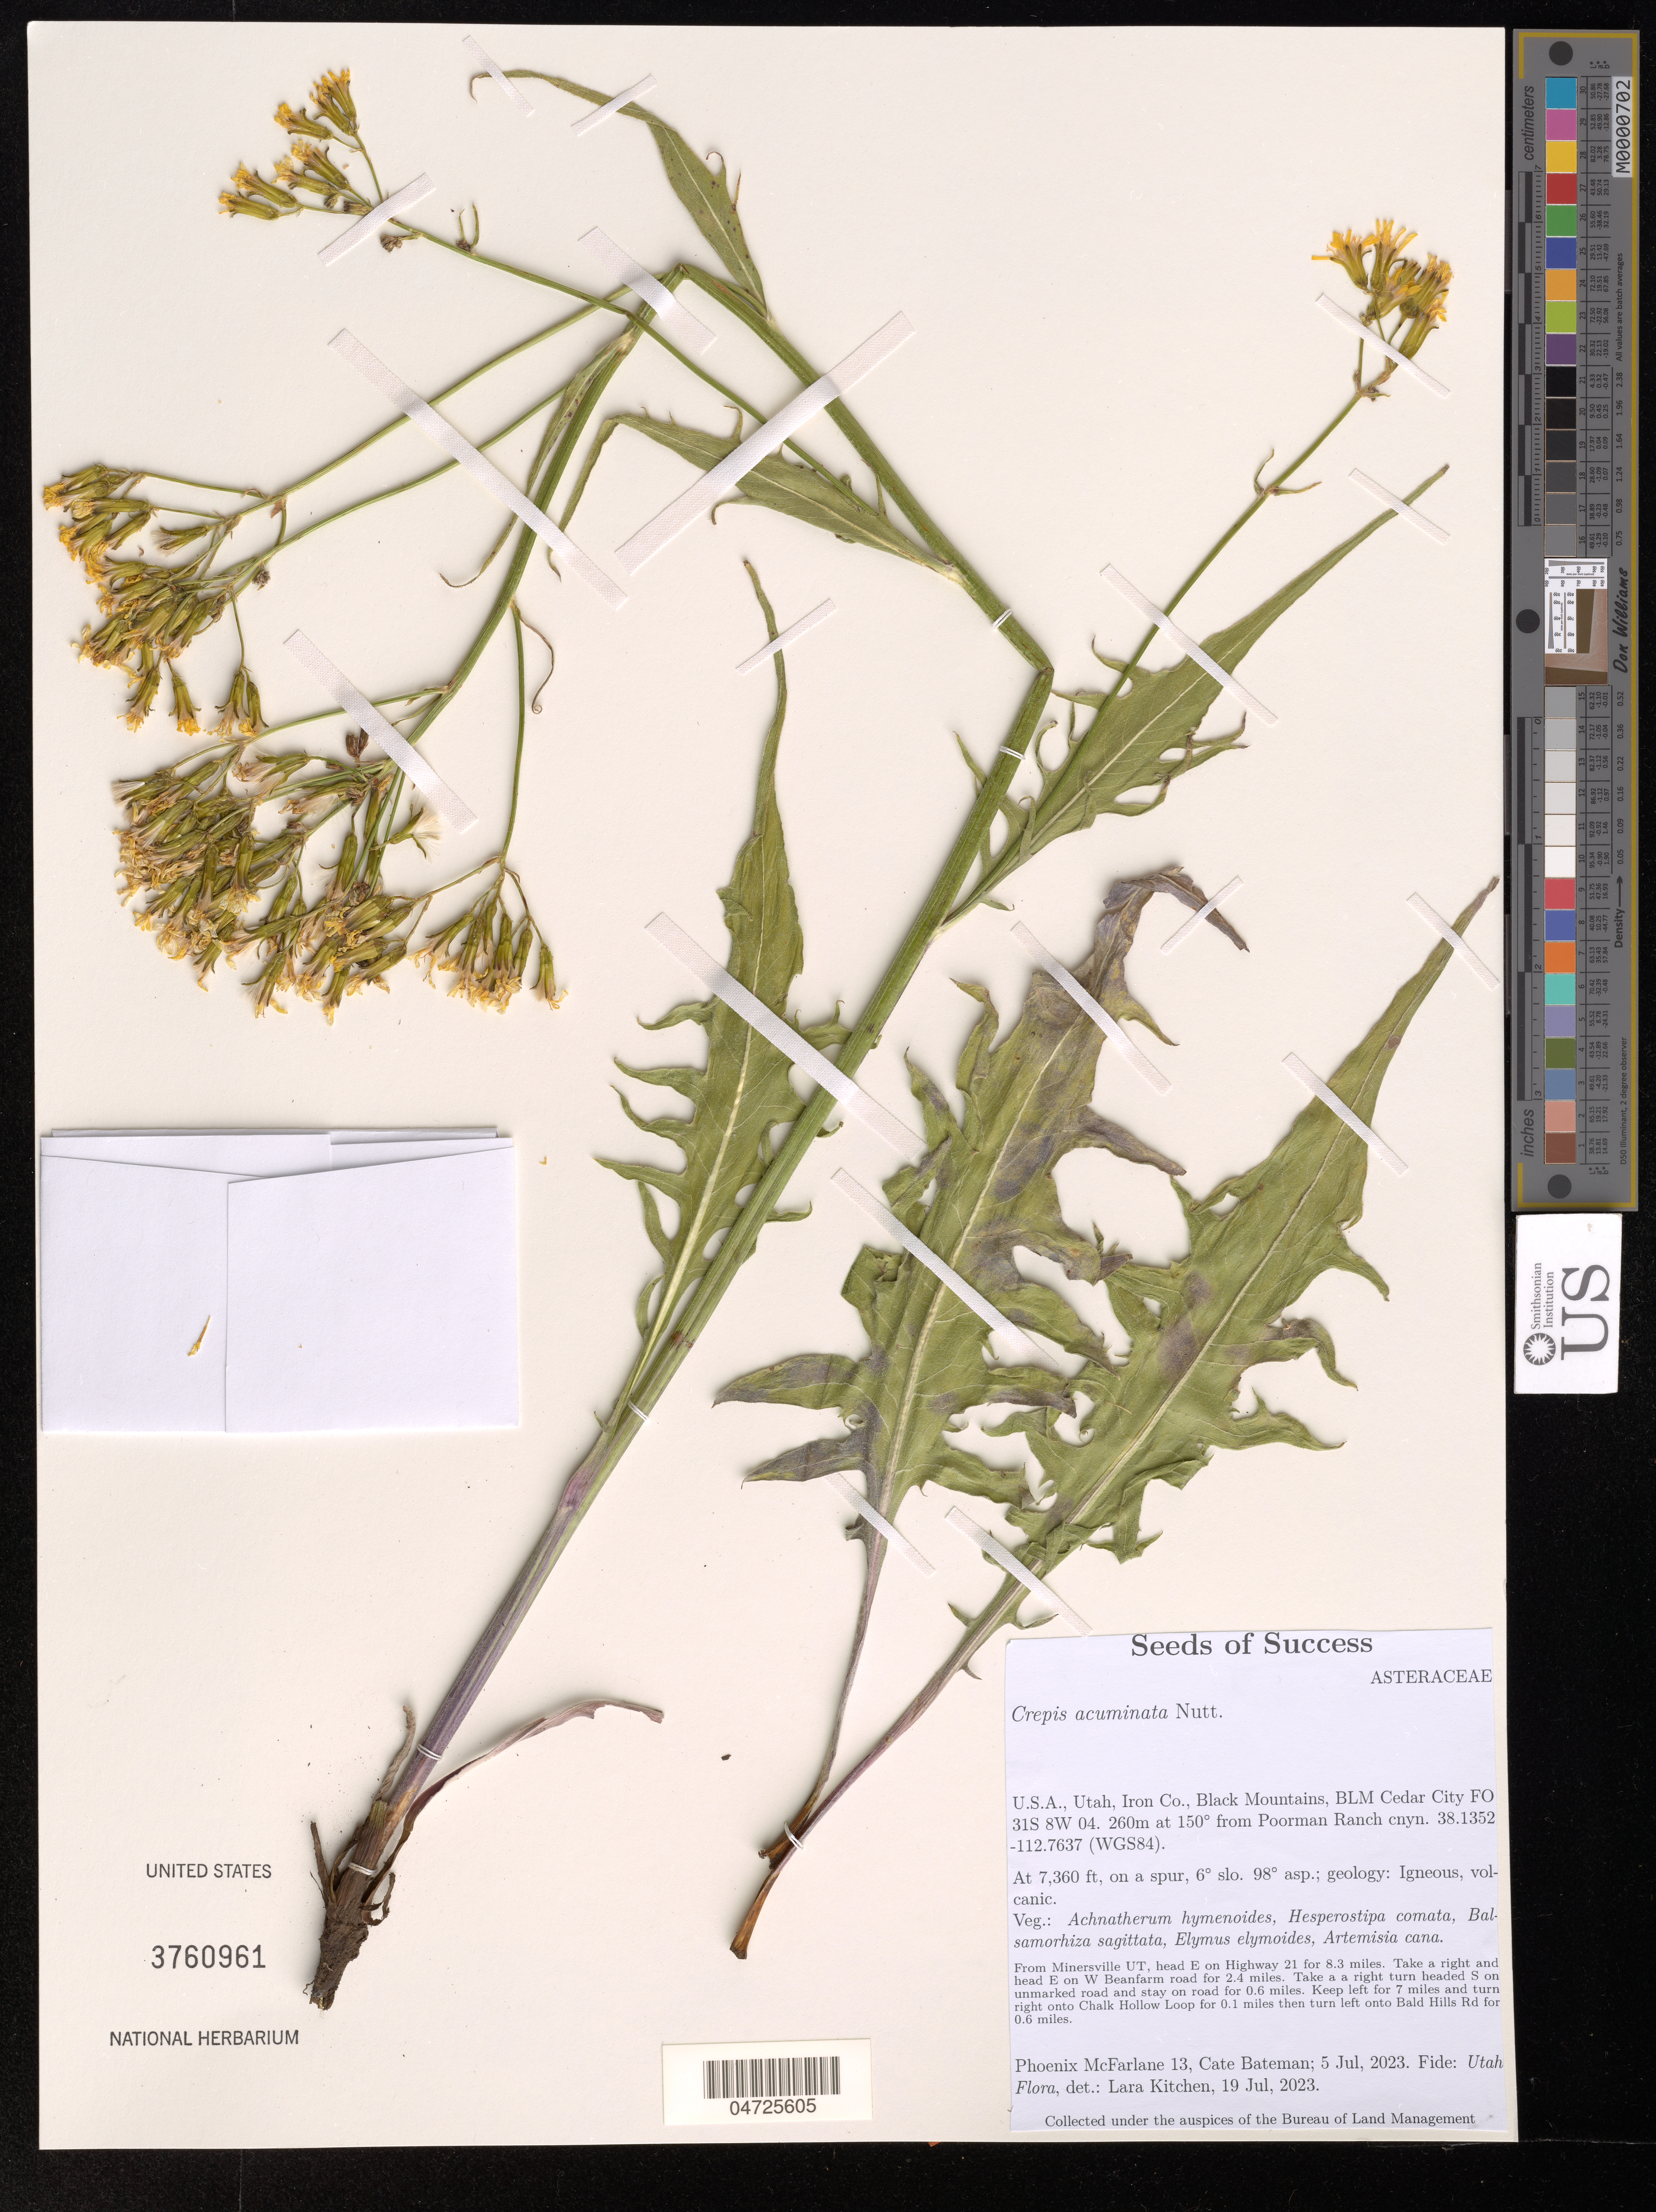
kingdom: Plantae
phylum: Tracheophyta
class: Magnoliopsida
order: Asterales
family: Asteraceae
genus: Crepis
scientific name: Crepis acuminata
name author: Nutt.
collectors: P. McFarlane & C. Bateman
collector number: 13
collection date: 2023-07-05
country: United States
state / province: Utah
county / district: Iron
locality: Iron Co., Black Mountains, BLM Cedar City FO 31S 8W 04. 260m at 150º from Poorman Ranch cnyn. (WGS84). From Minersville UT, head E on Highway 21 for 8.3 miles. Take a right and head E on W Beanfarm road for 2.4 miles. Take a a right turn headed S on unmarked road and stay on road for 0.6 miles. Keep left for 7 miles and turn right onto Chalk Hollow Loop for 0.1 miles then turn left onto Bald Hills Rd for 0.6 miles.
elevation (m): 2243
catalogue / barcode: US 3760961